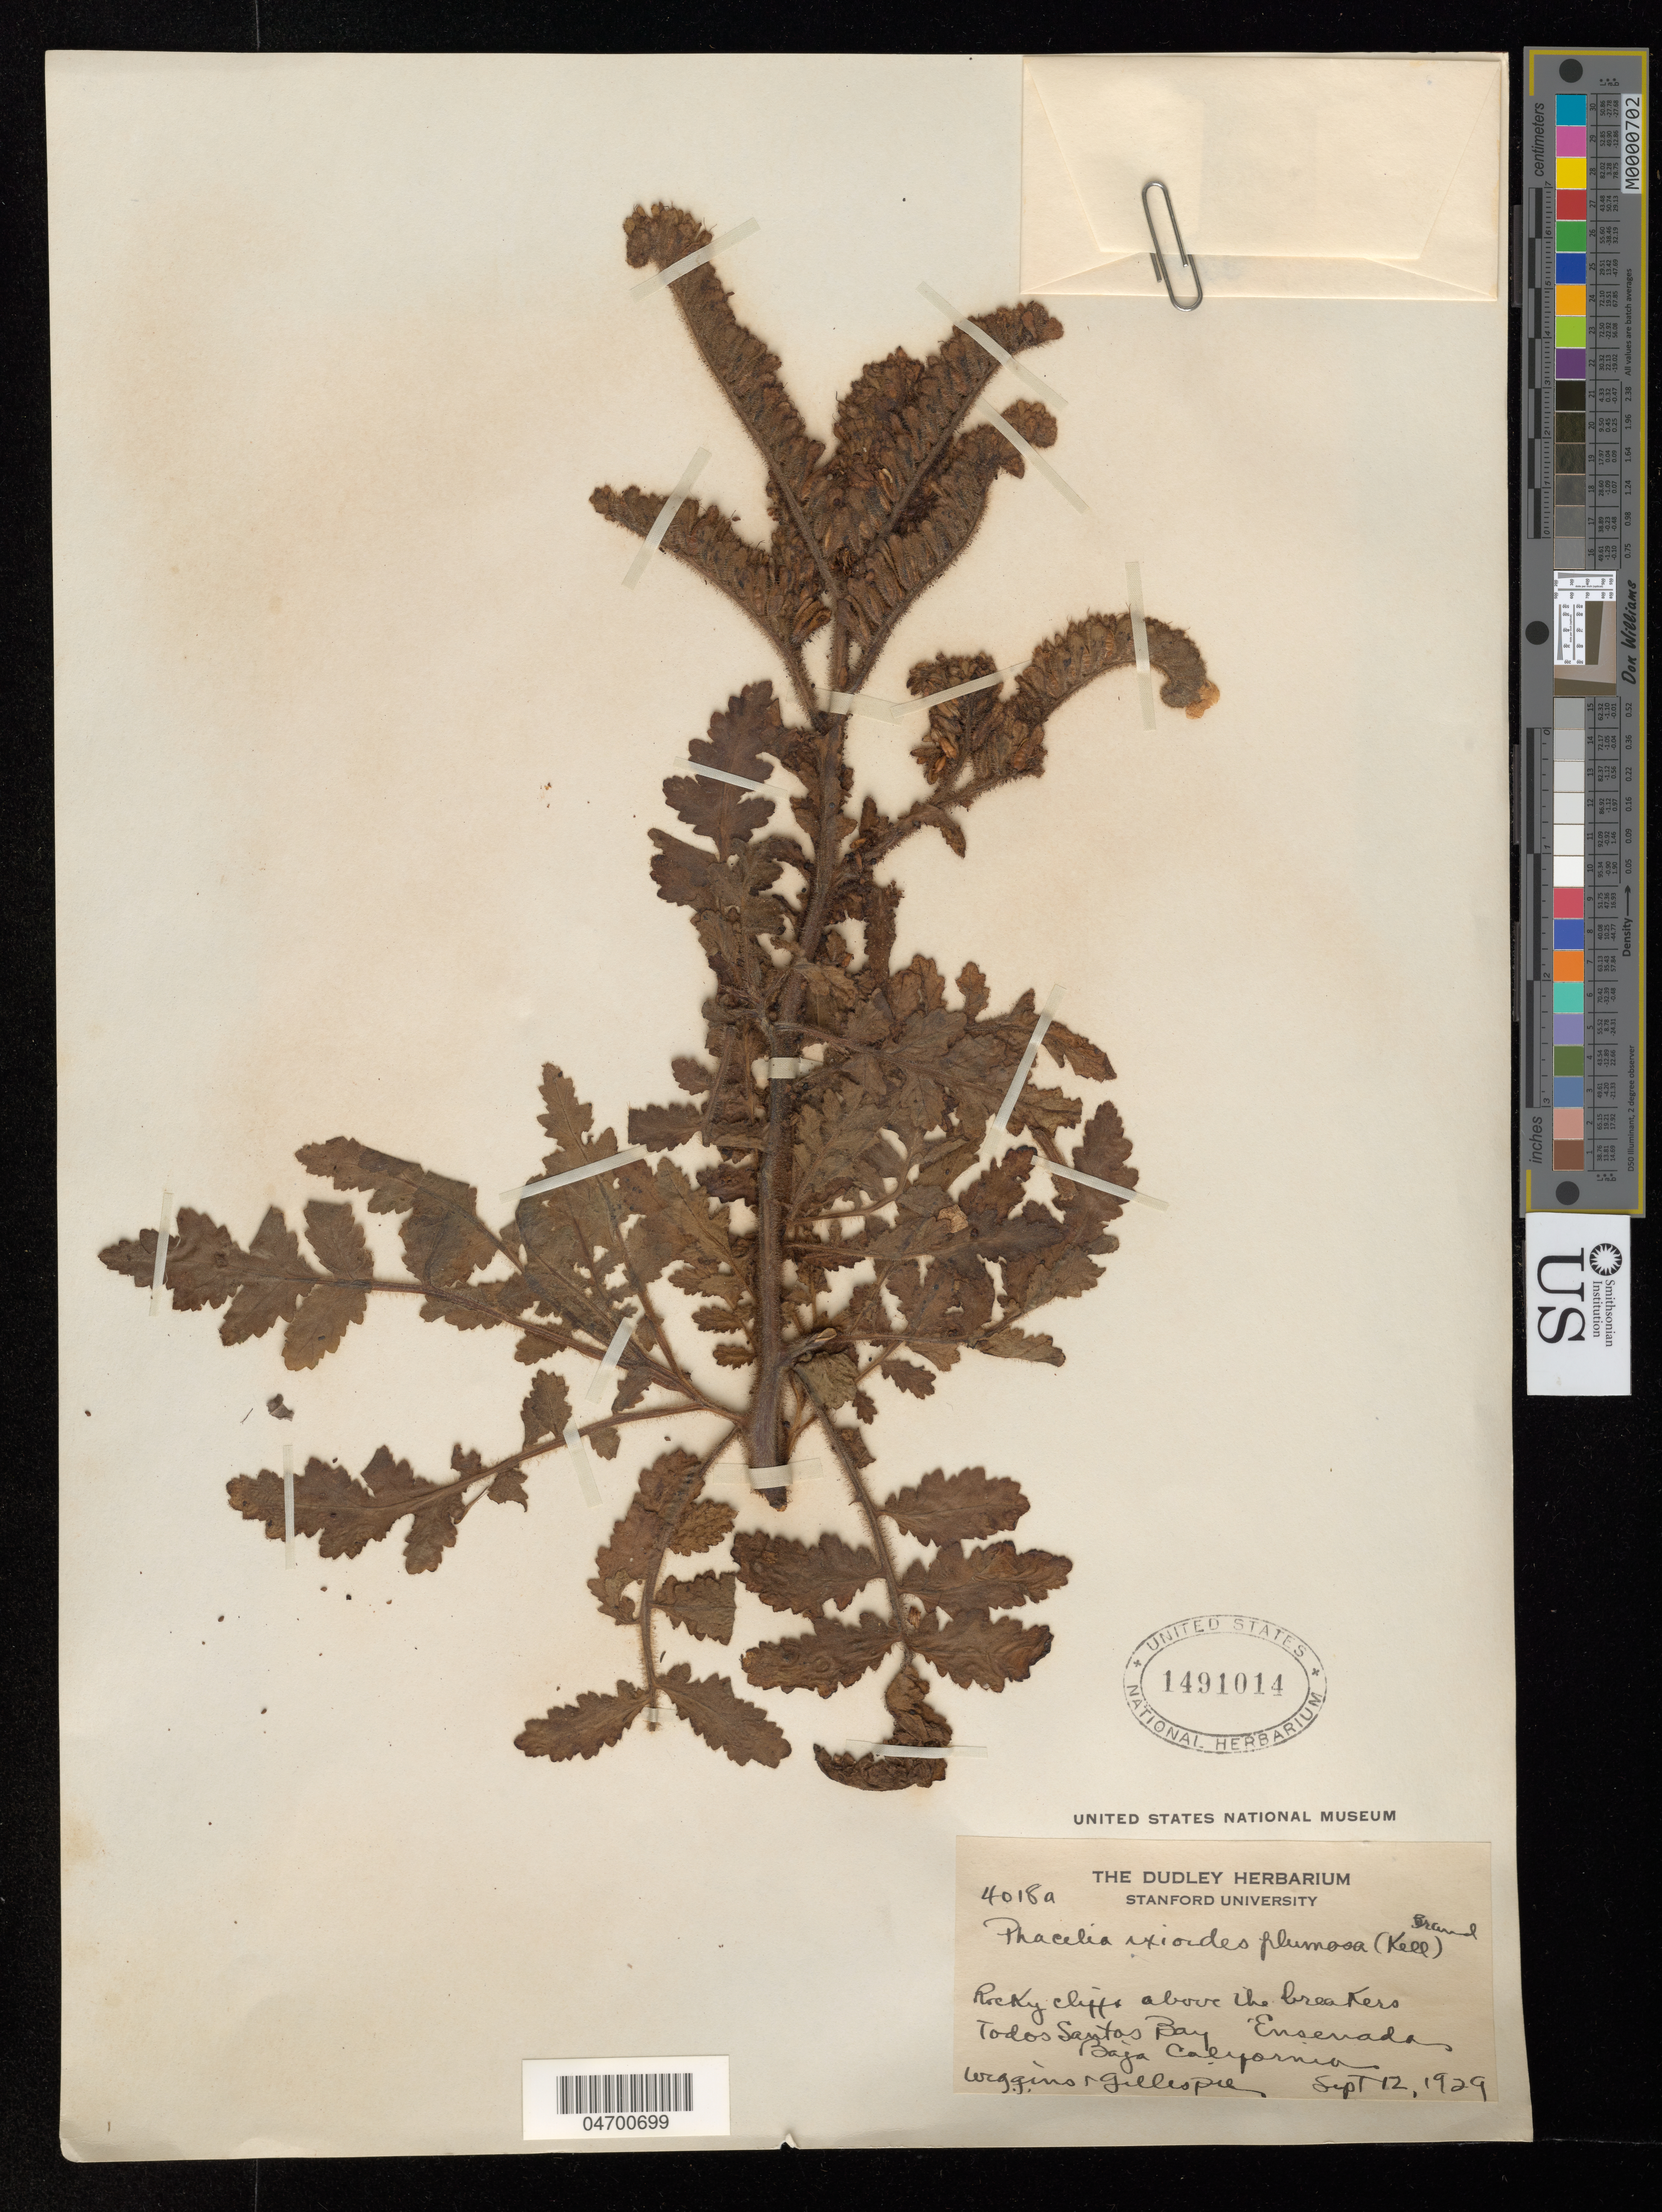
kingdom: Plantae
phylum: Tracheophyta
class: Magnoliopsida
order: Boraginales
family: Hydrophyllaceae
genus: Phacelia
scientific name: Phacelia ixodes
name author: Kellogg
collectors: -- Wiggins & Gillespie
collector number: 4018a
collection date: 1929-09-12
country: Mexico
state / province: Baja California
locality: Rocky cliffs above the breakers Todos Santos Bay Ensenadas.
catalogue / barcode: US 1491014